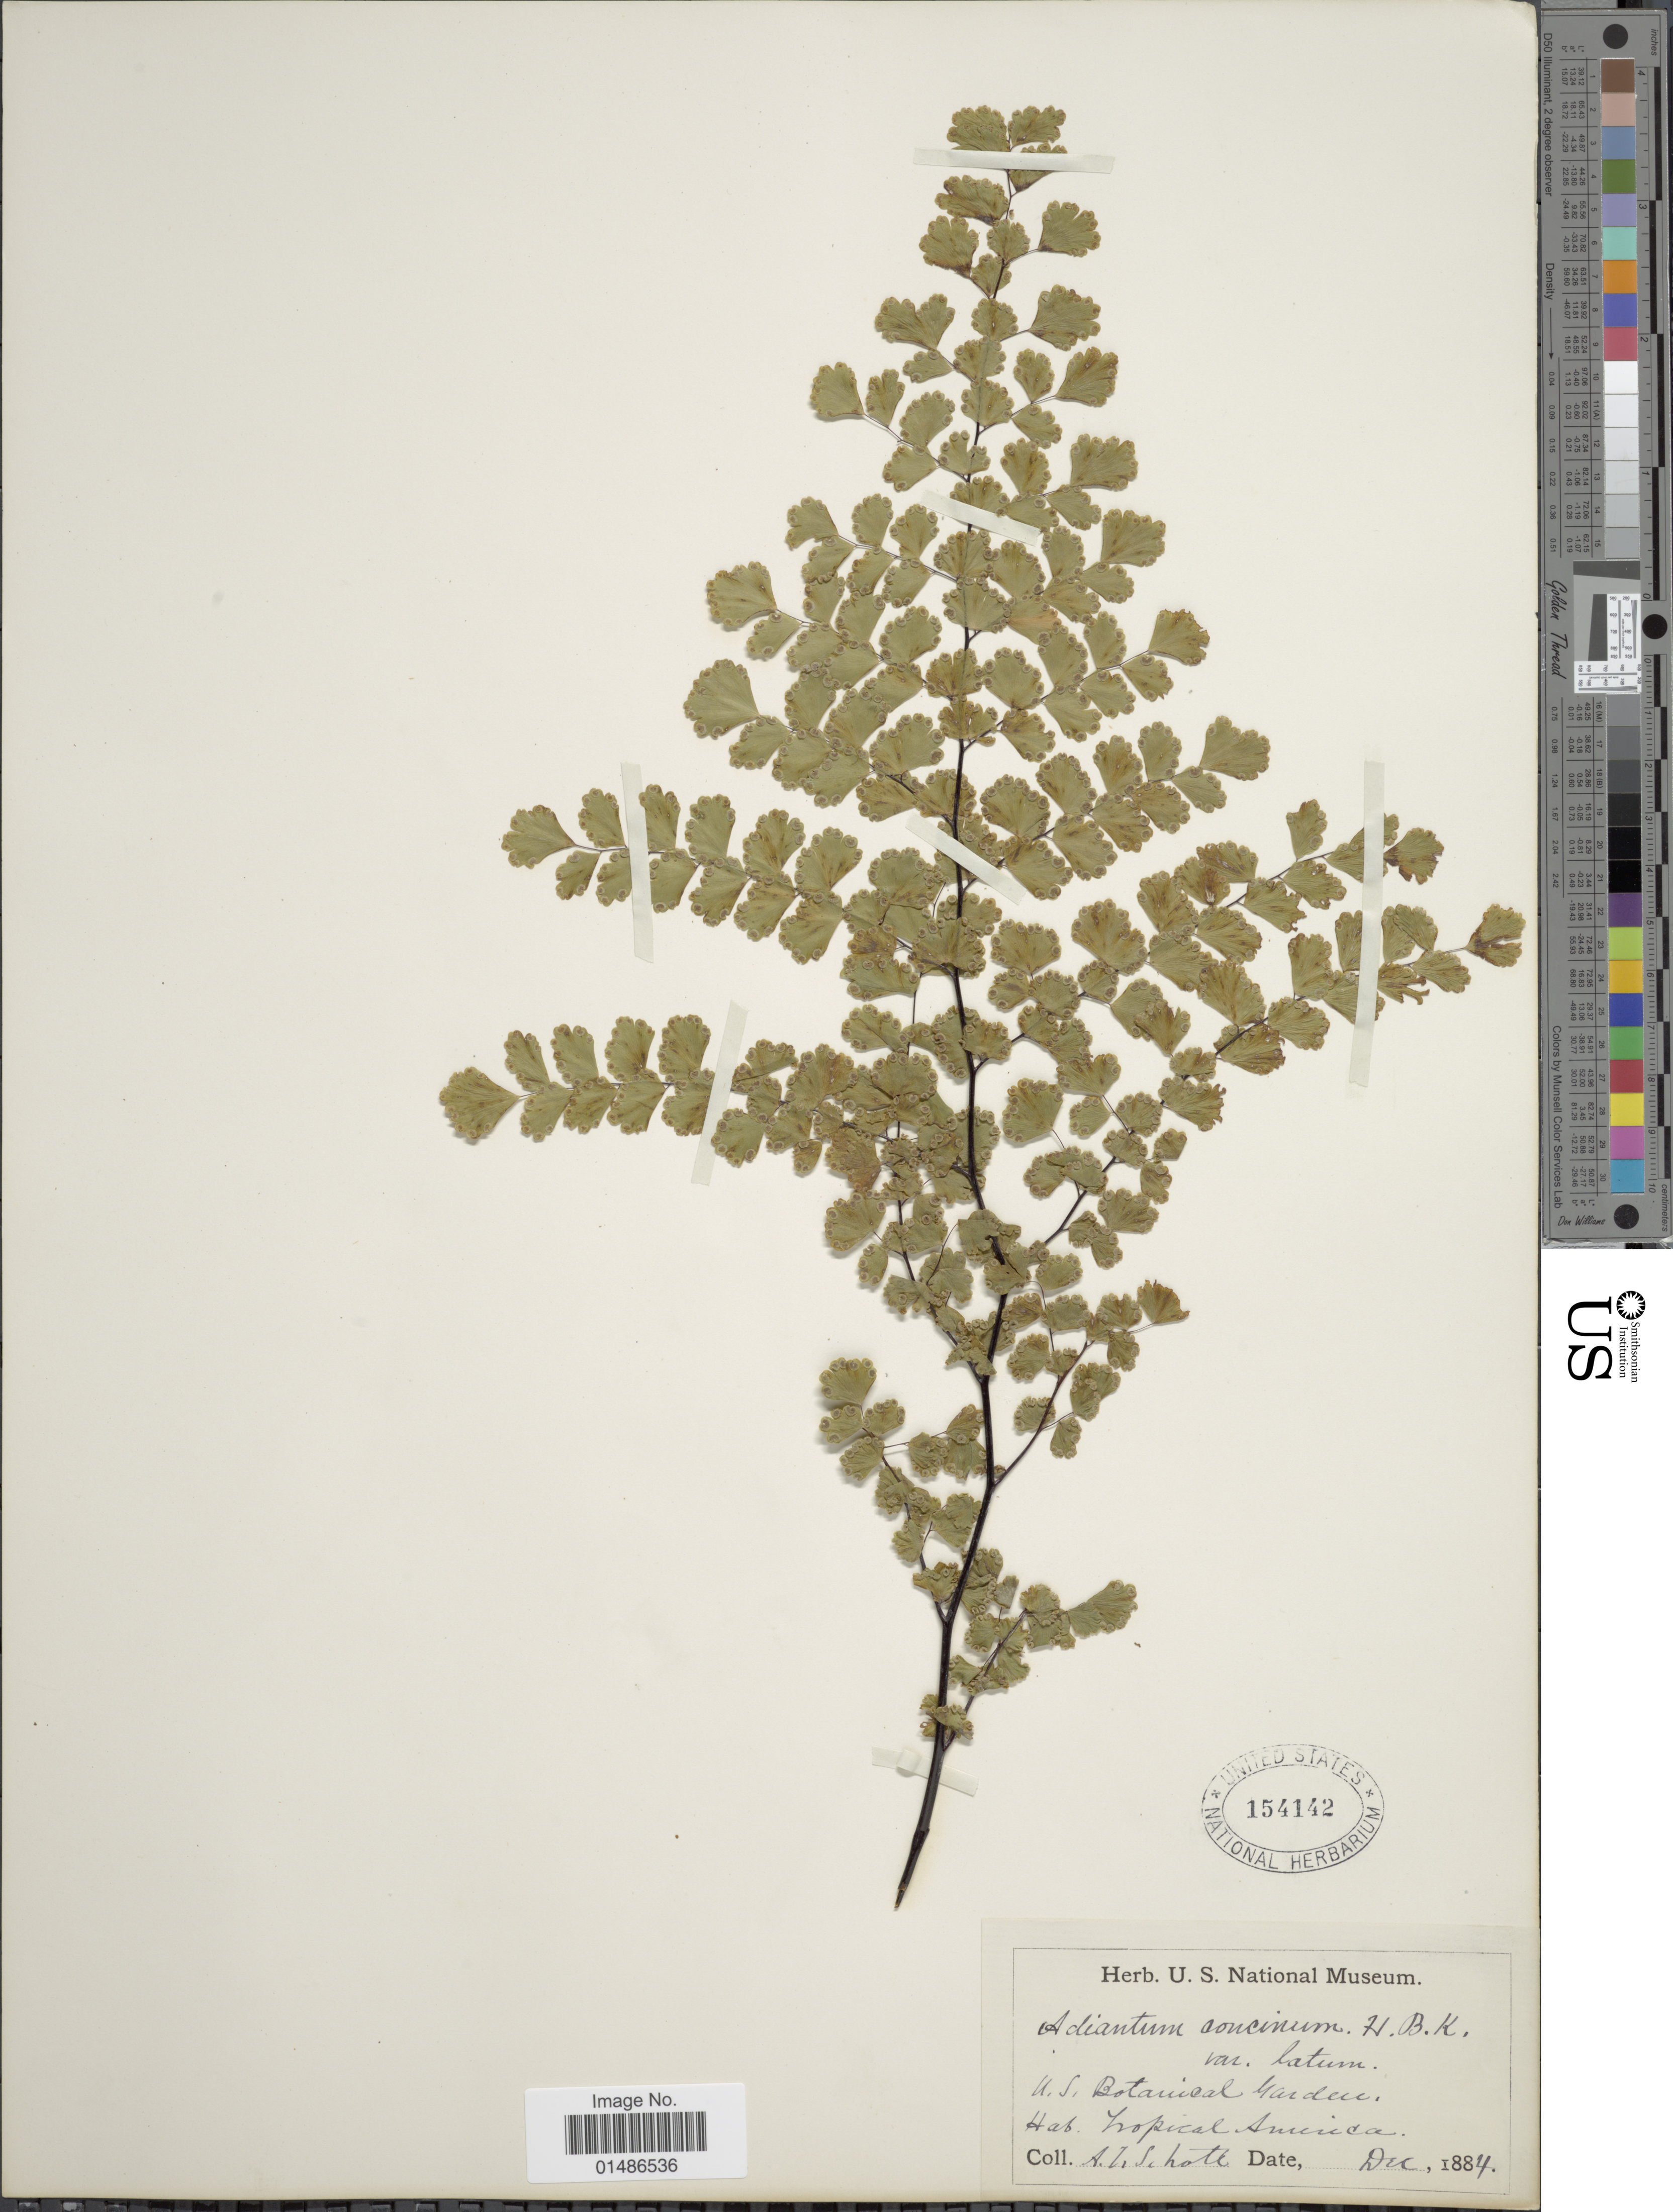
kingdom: Plantae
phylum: Tracheophyta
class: Polypodiopsida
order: Polypodiales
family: Pteridaceae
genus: Adiantum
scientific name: Adiantum concinnum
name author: Humb. & Bonpl. ex Willd.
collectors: A. L. Schott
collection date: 1884-12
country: United States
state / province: District of Columbia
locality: U.S. Botanical Garden. Tropical America.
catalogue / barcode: US 154142